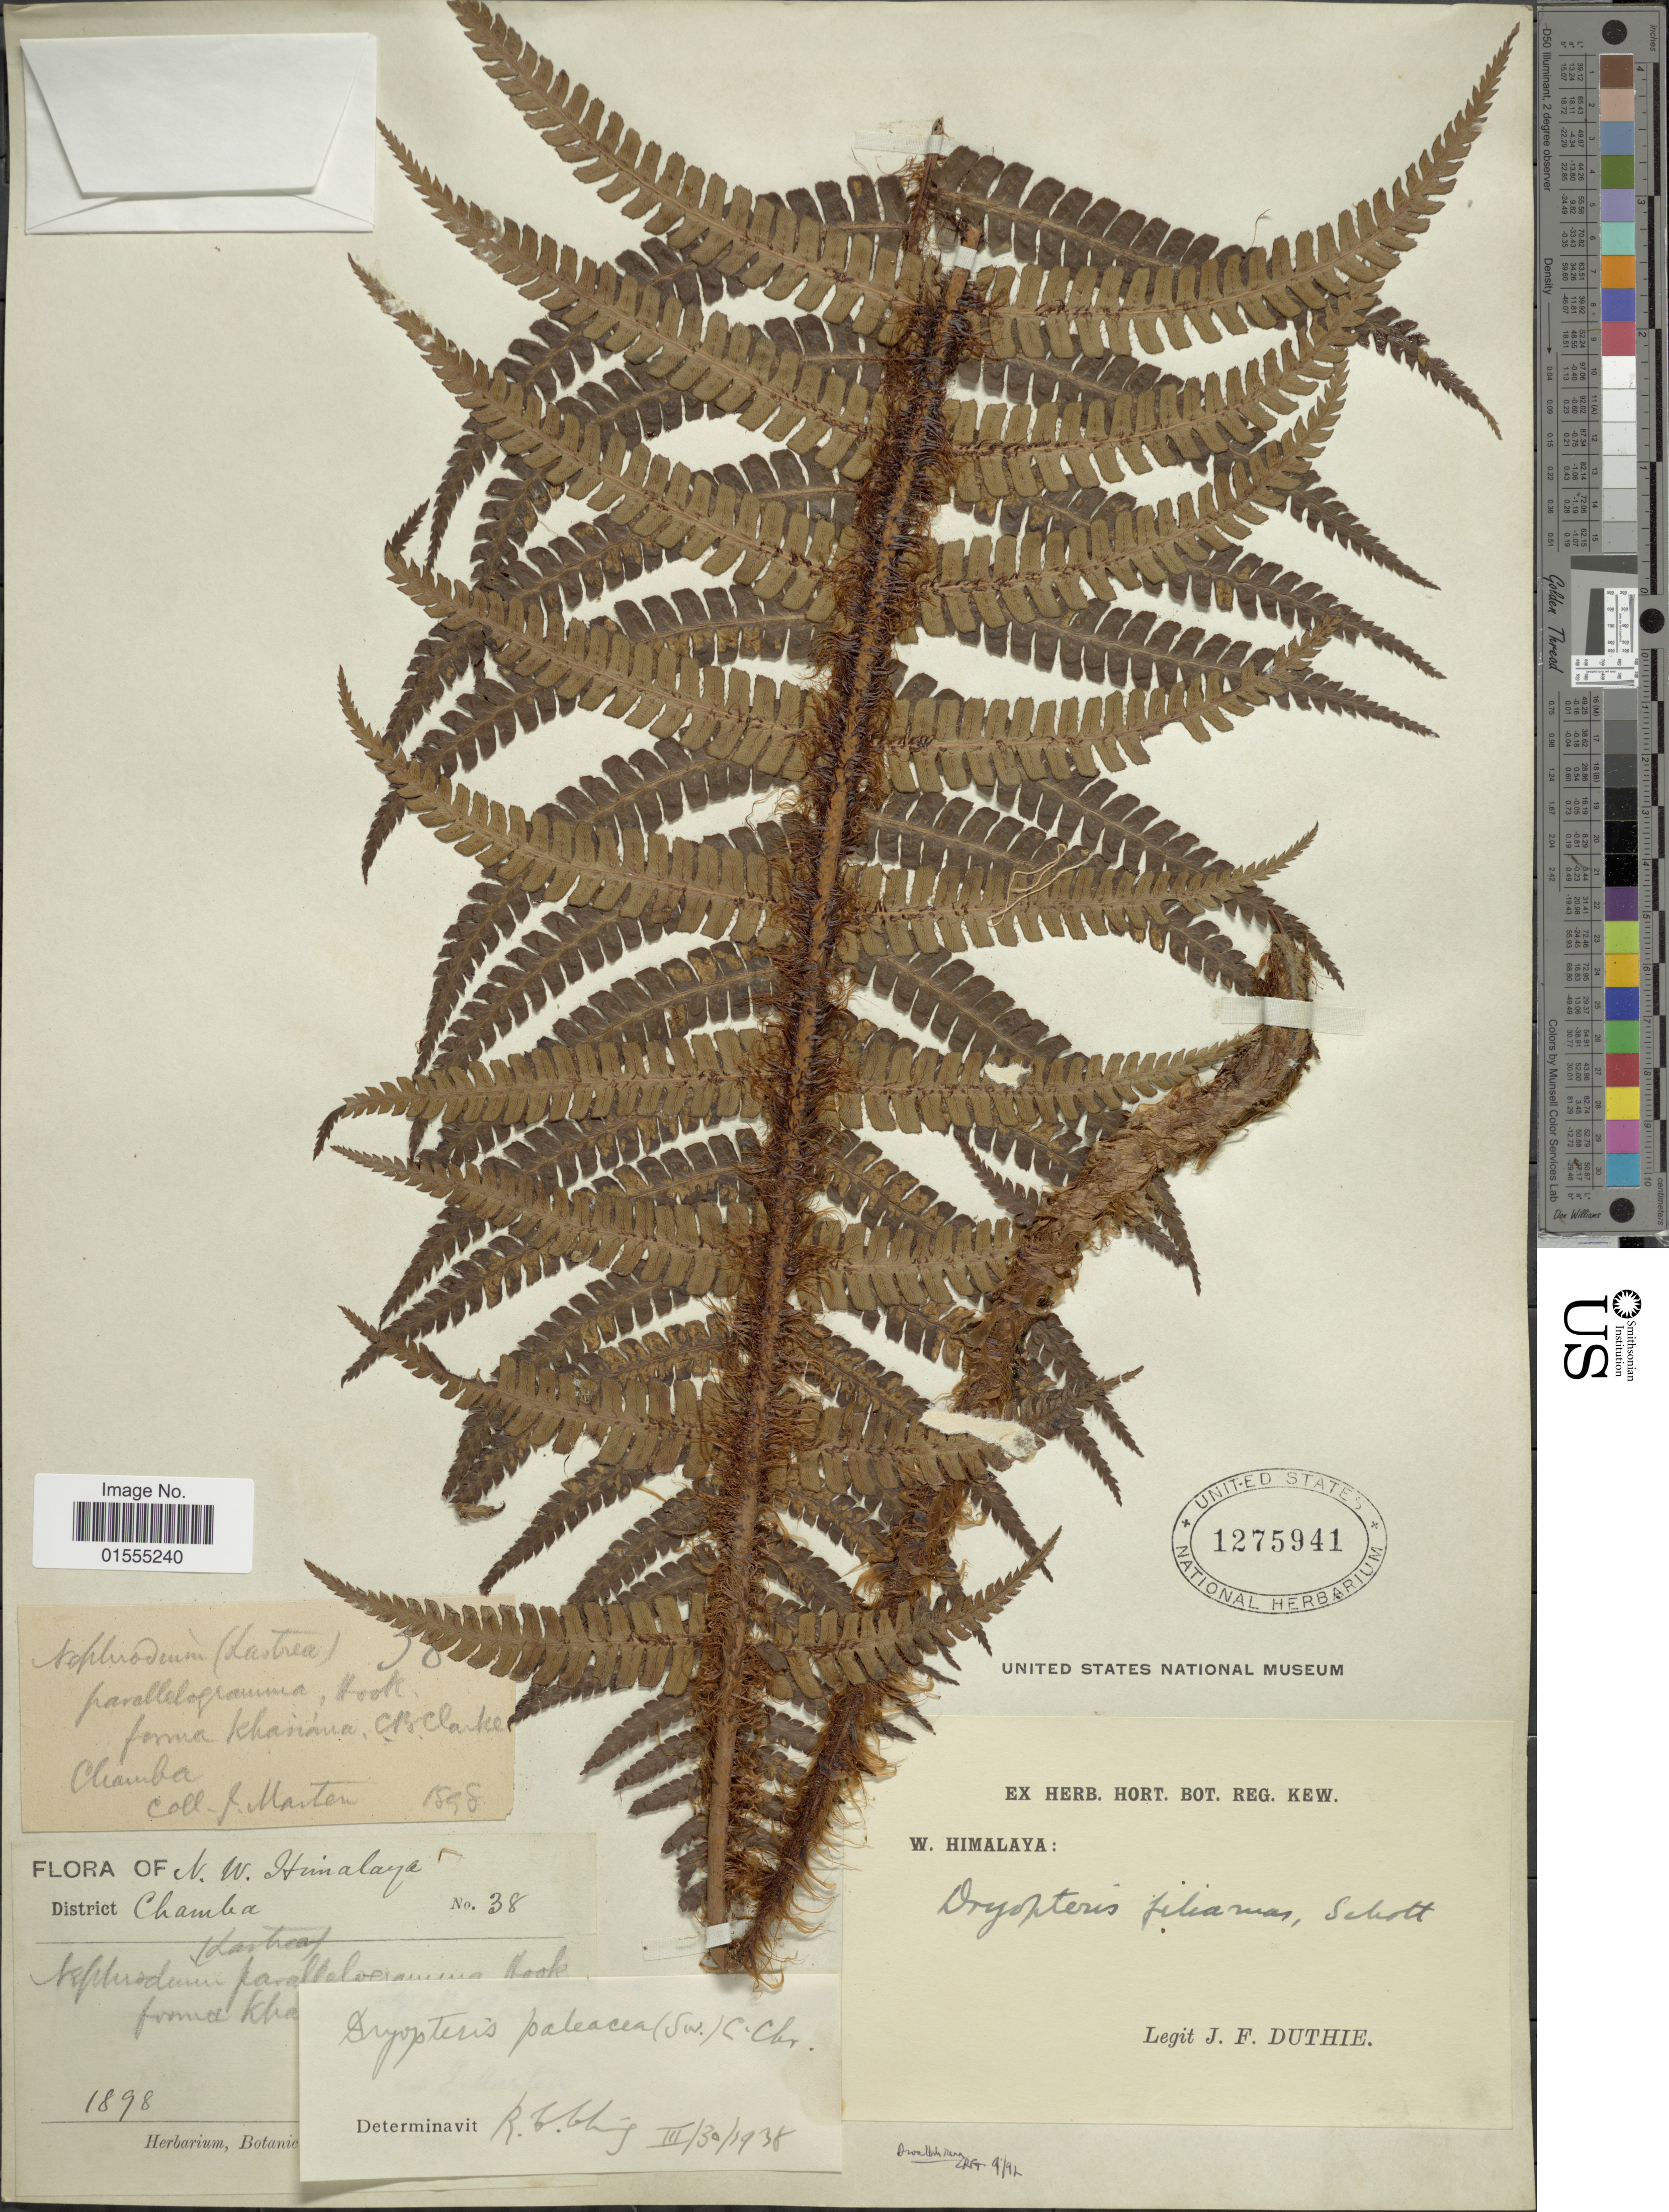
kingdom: Plantae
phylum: Tracheophyta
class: Polypodiopsida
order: Polypodiales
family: Dryopteridaceae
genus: Dryopteris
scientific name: Dryopteris wallichiana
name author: (Spreng.) Hyl.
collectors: J. F. Duthie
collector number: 38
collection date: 1898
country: India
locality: N.W. Himalaya, District Chamba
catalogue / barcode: US 1275941